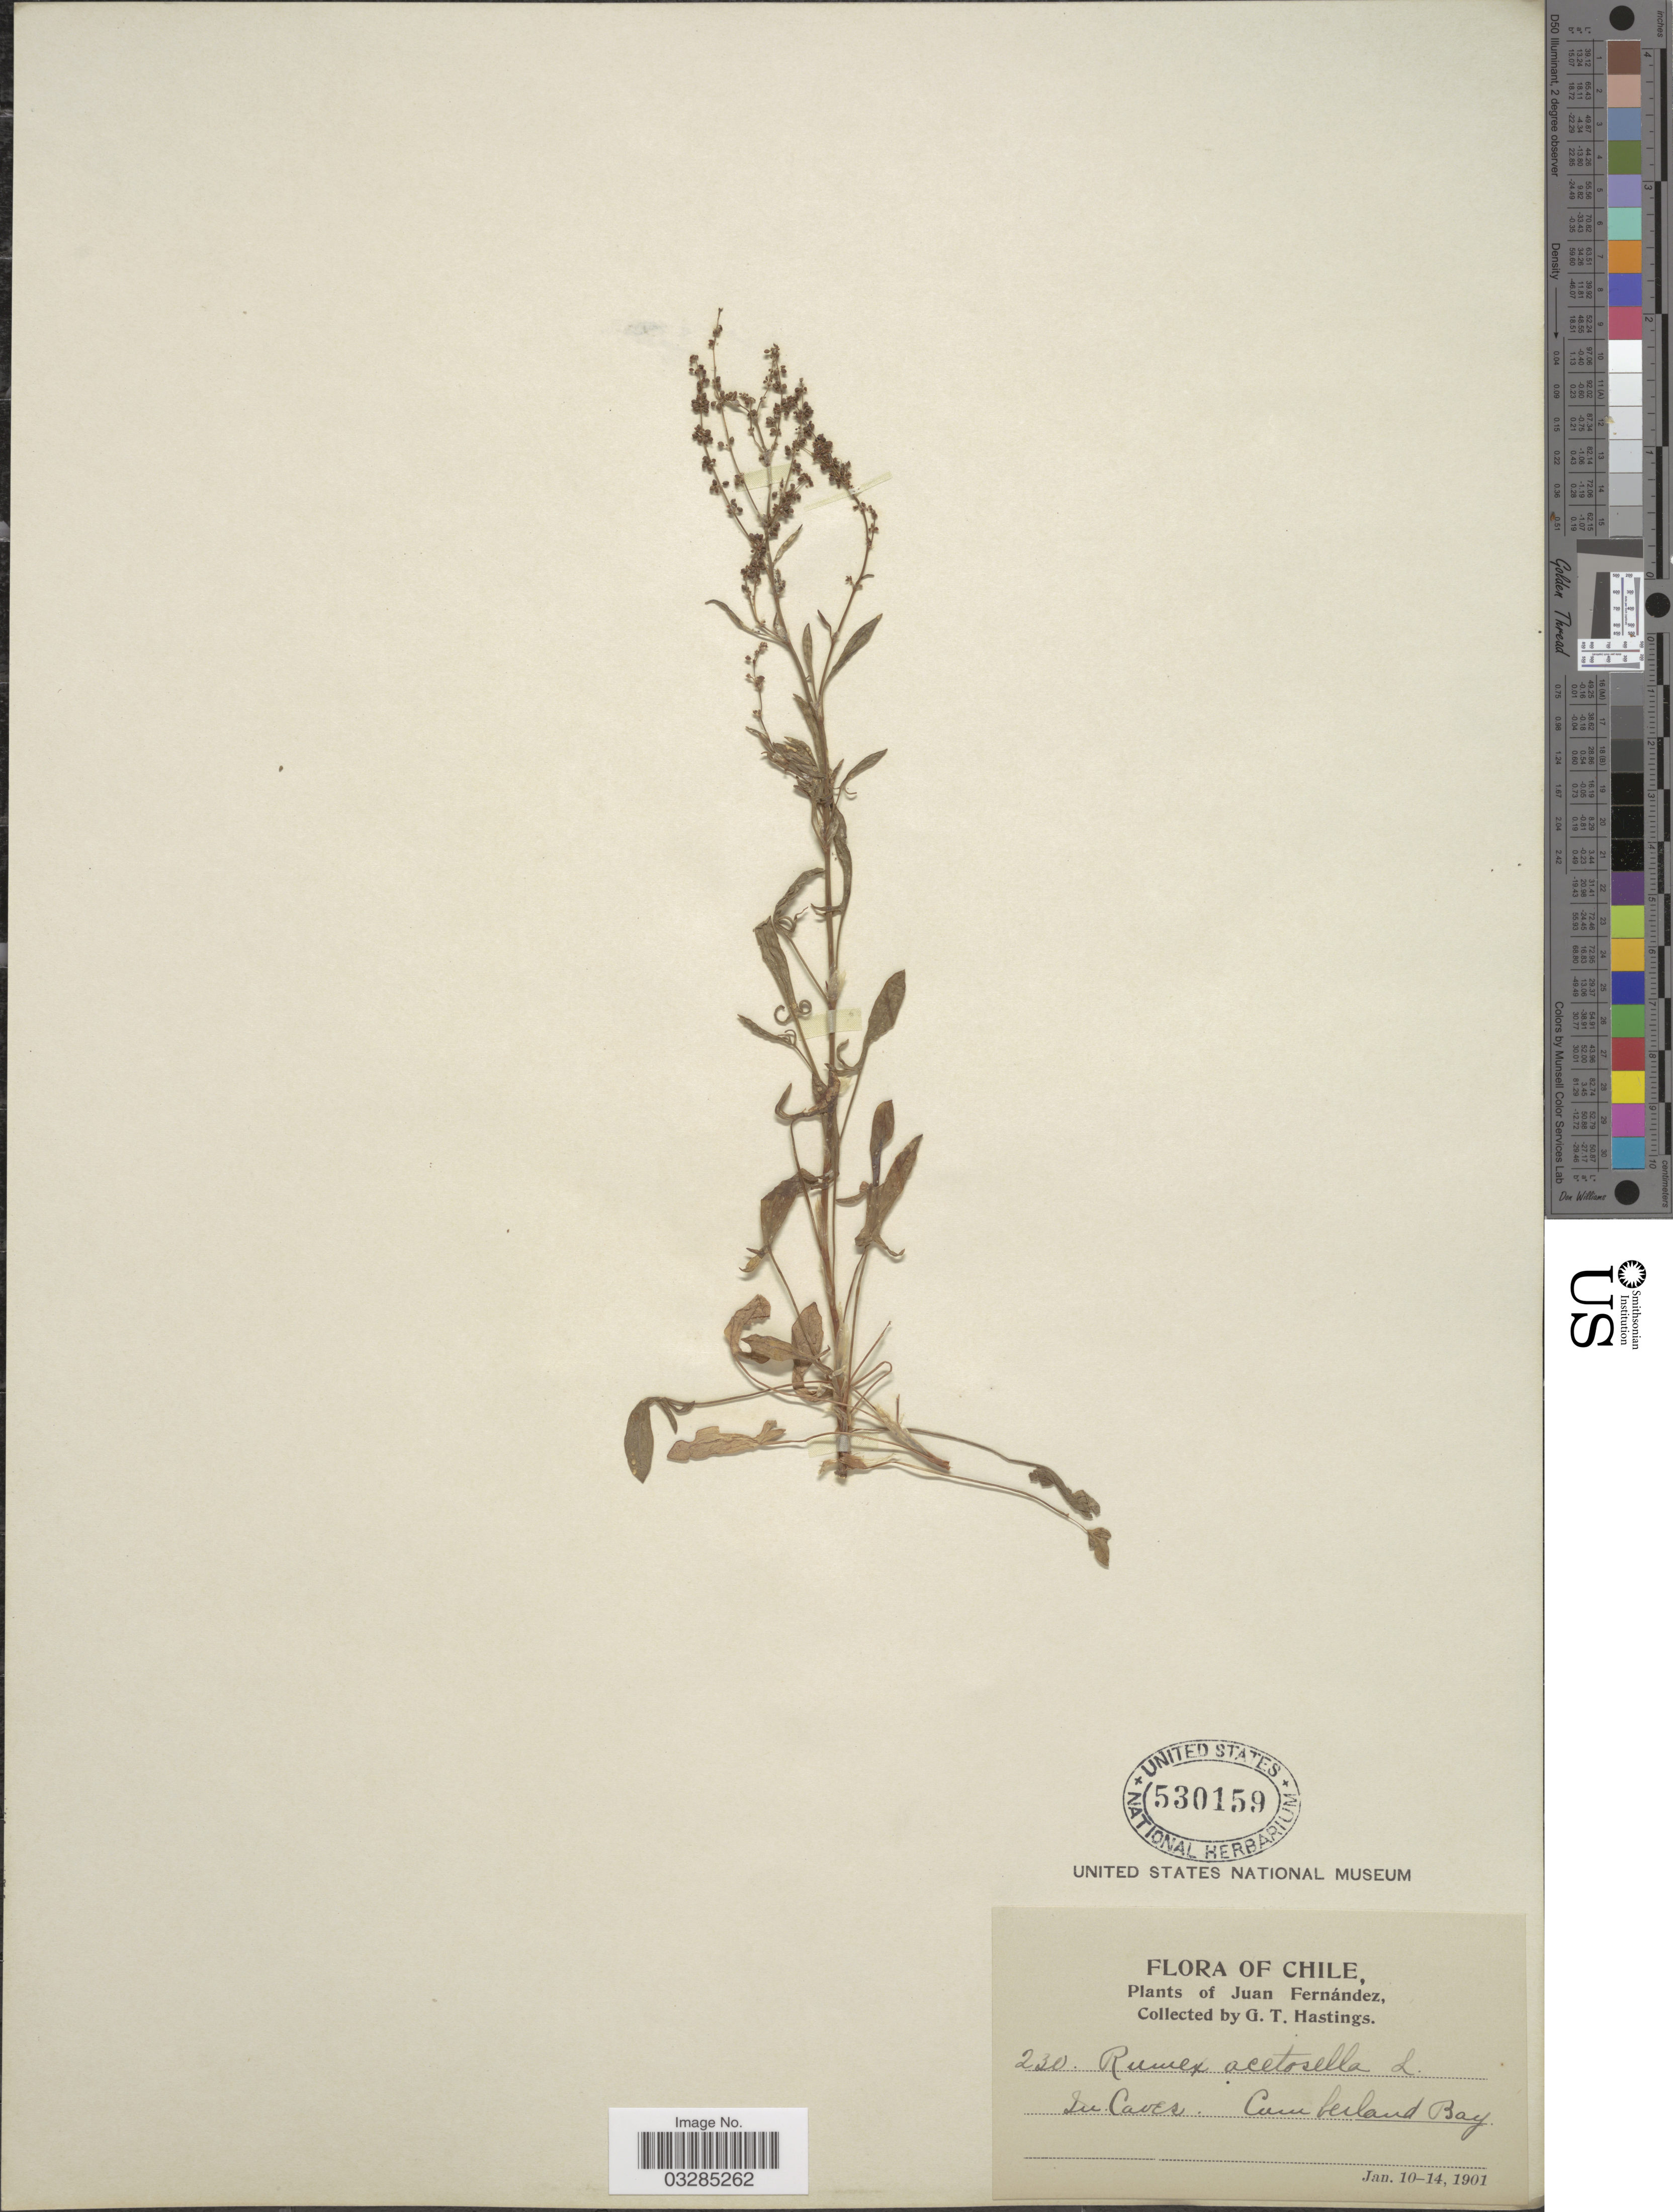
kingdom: Plantae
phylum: Tracheophyta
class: Magnoliopsida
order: Caryophyllales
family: Polygonaceae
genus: Rumex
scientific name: Rumex acetosella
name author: L.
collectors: G. Hastings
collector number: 230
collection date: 1901-01-10/1901-01-14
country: Chile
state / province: Valparaíso (V)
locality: Juan Fernández. In Caves. Cumberland Bay.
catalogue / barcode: US 530159